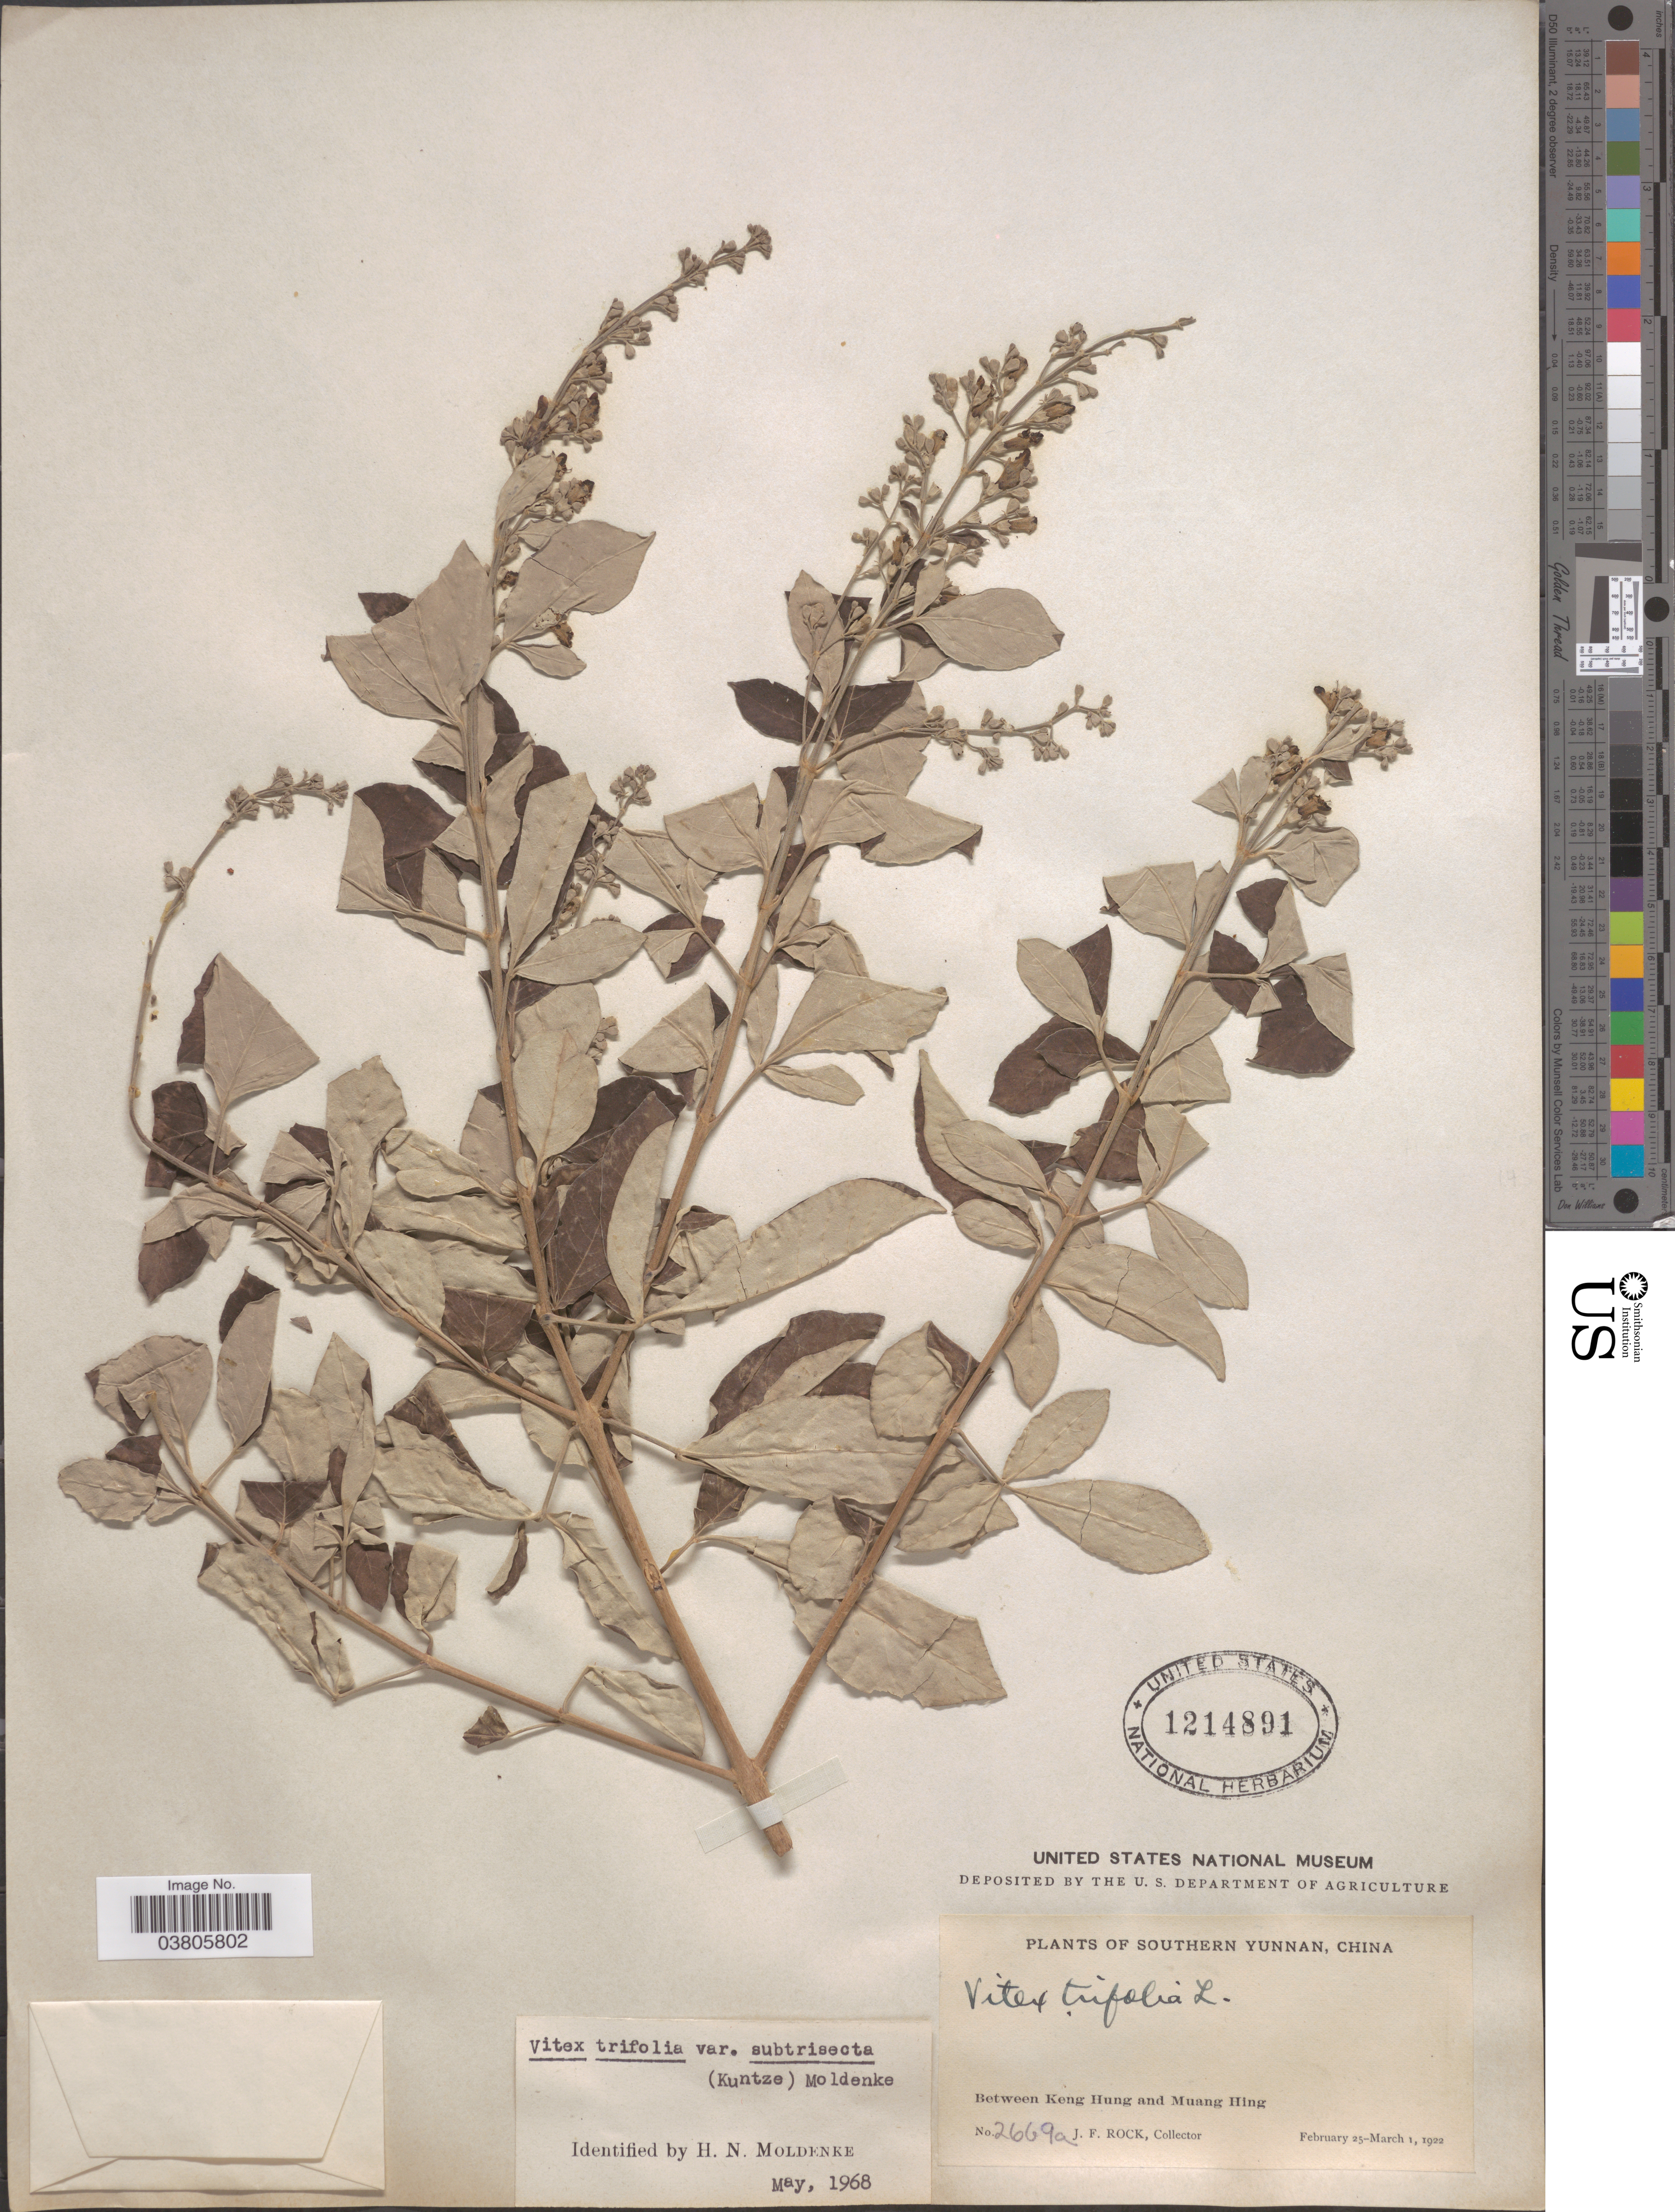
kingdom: Plantae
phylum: Tracheophyta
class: Magnoliopsida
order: Lamiales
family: Lamiaceae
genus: Vitex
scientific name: Vitex trifolia var. subtrisecta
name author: (Kuntze) Moldenke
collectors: J. Rock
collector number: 2669a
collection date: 1922-02-25/1922-03-01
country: China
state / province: Yunnan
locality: Southern Yunnan. Between Keng Hung and Muang Hing.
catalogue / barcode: US 1214891